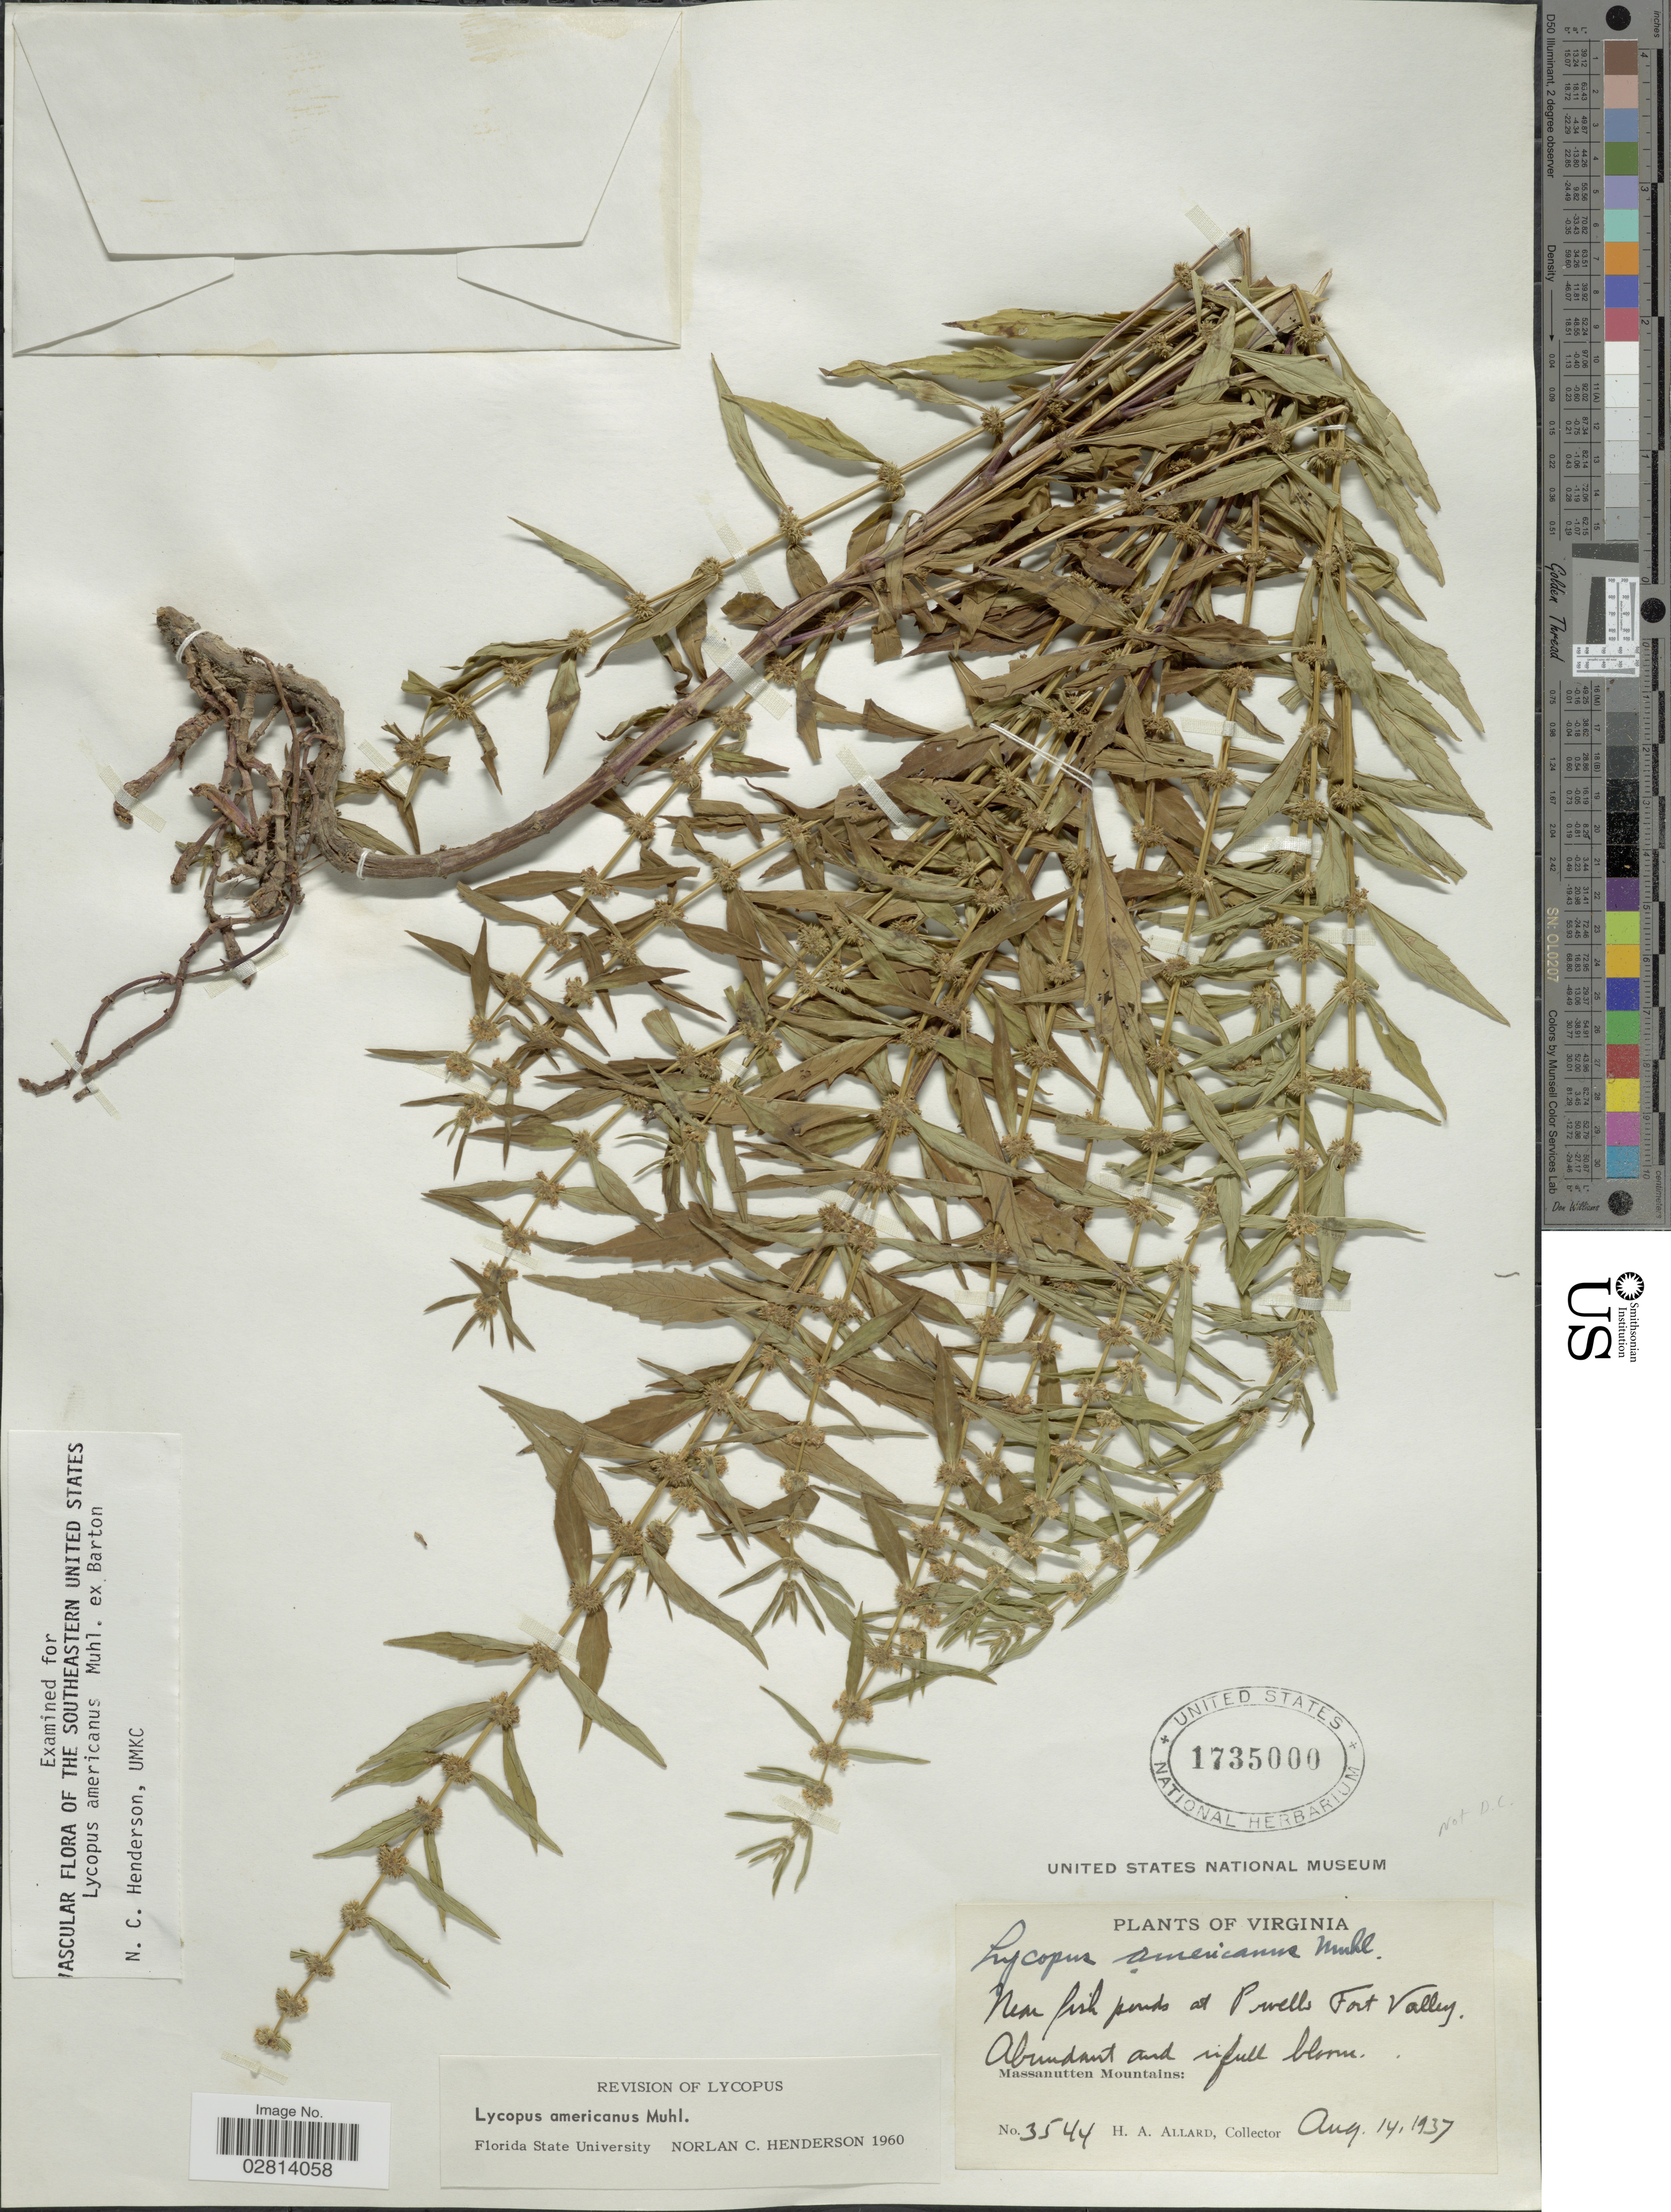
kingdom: Plantae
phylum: Tracheophyta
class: Magnoliopsida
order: Lamiales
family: Lamiaceae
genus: Lycopus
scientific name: Lycopus americanus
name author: Muhl. ex W.P.C. Barton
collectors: H. A. Allard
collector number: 3544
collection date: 1937-08-14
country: United States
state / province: Virginia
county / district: Warren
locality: Near fish ponds at Powell's Fort Valley, Massanutten Mountains.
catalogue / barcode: US 1735000